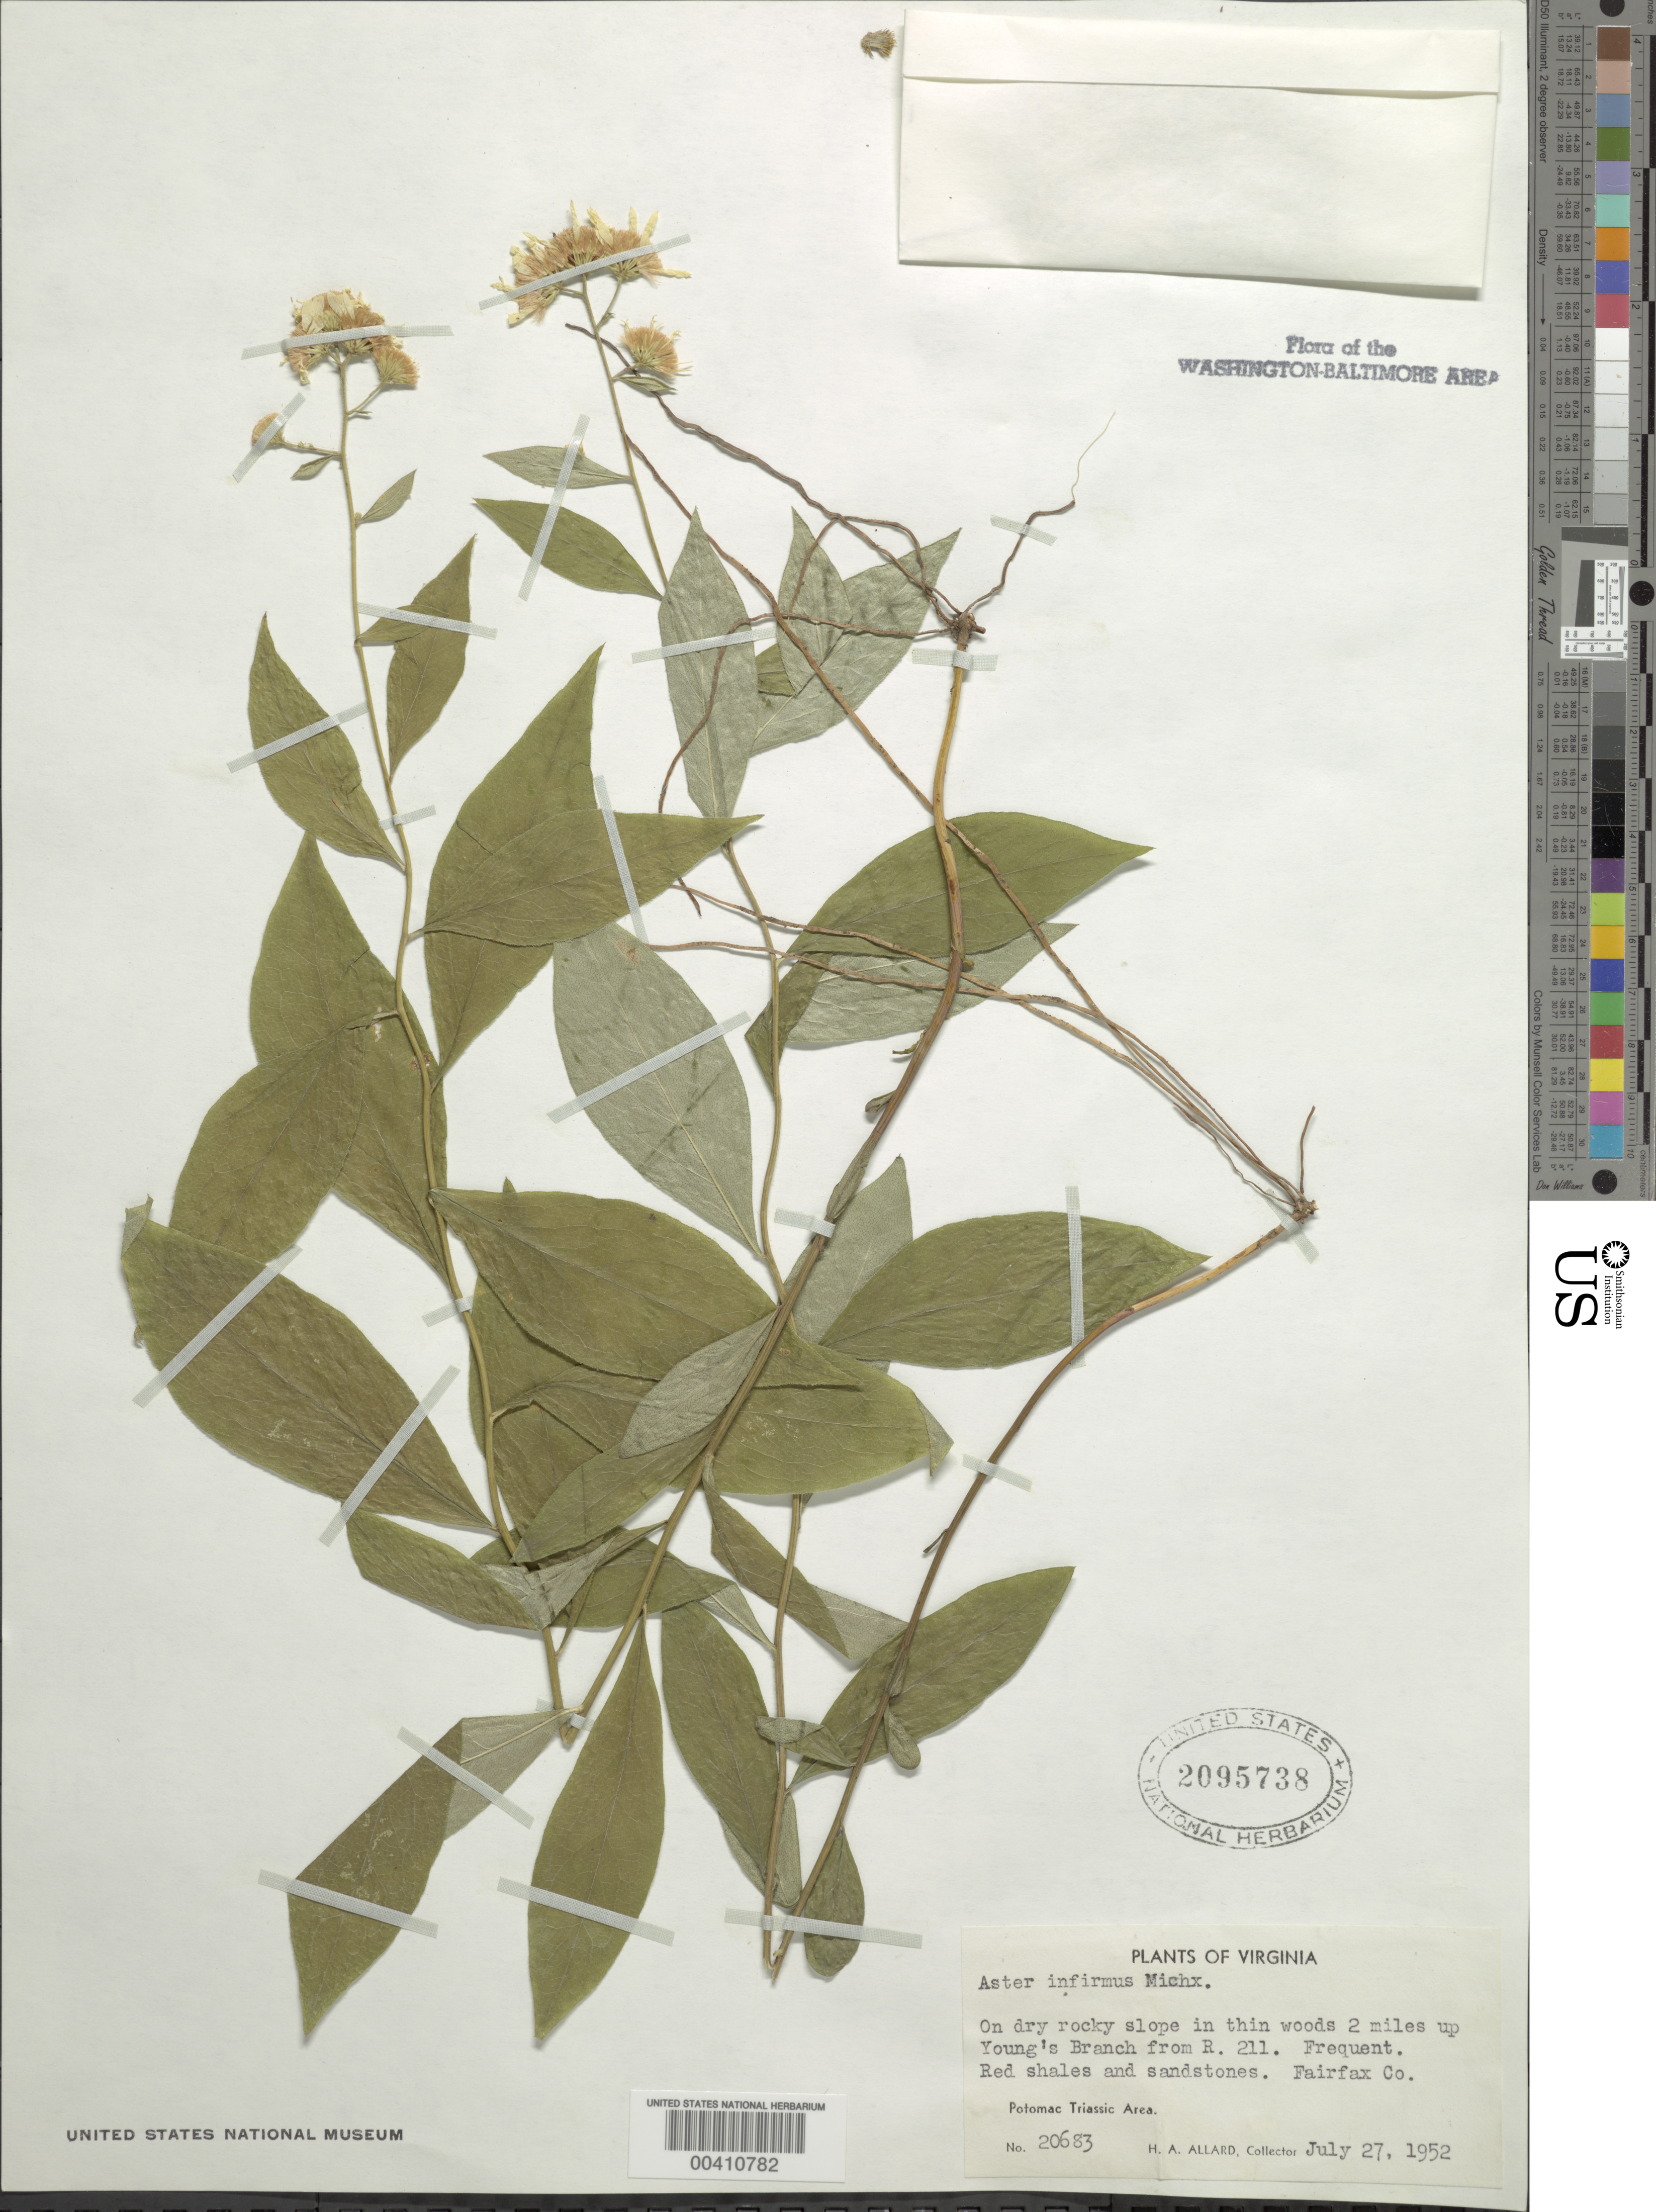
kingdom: Plantae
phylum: Tracheophyta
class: Magnoliopsida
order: Asterales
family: Asteraceae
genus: Doellingeria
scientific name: Doellingeria infirma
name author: (Michx.) Greene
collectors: H. A. Allard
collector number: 20683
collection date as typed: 27 Jul 1952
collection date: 1952-07-27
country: United States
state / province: Virginia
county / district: Fauquier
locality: Young's Branch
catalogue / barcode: US 2095738